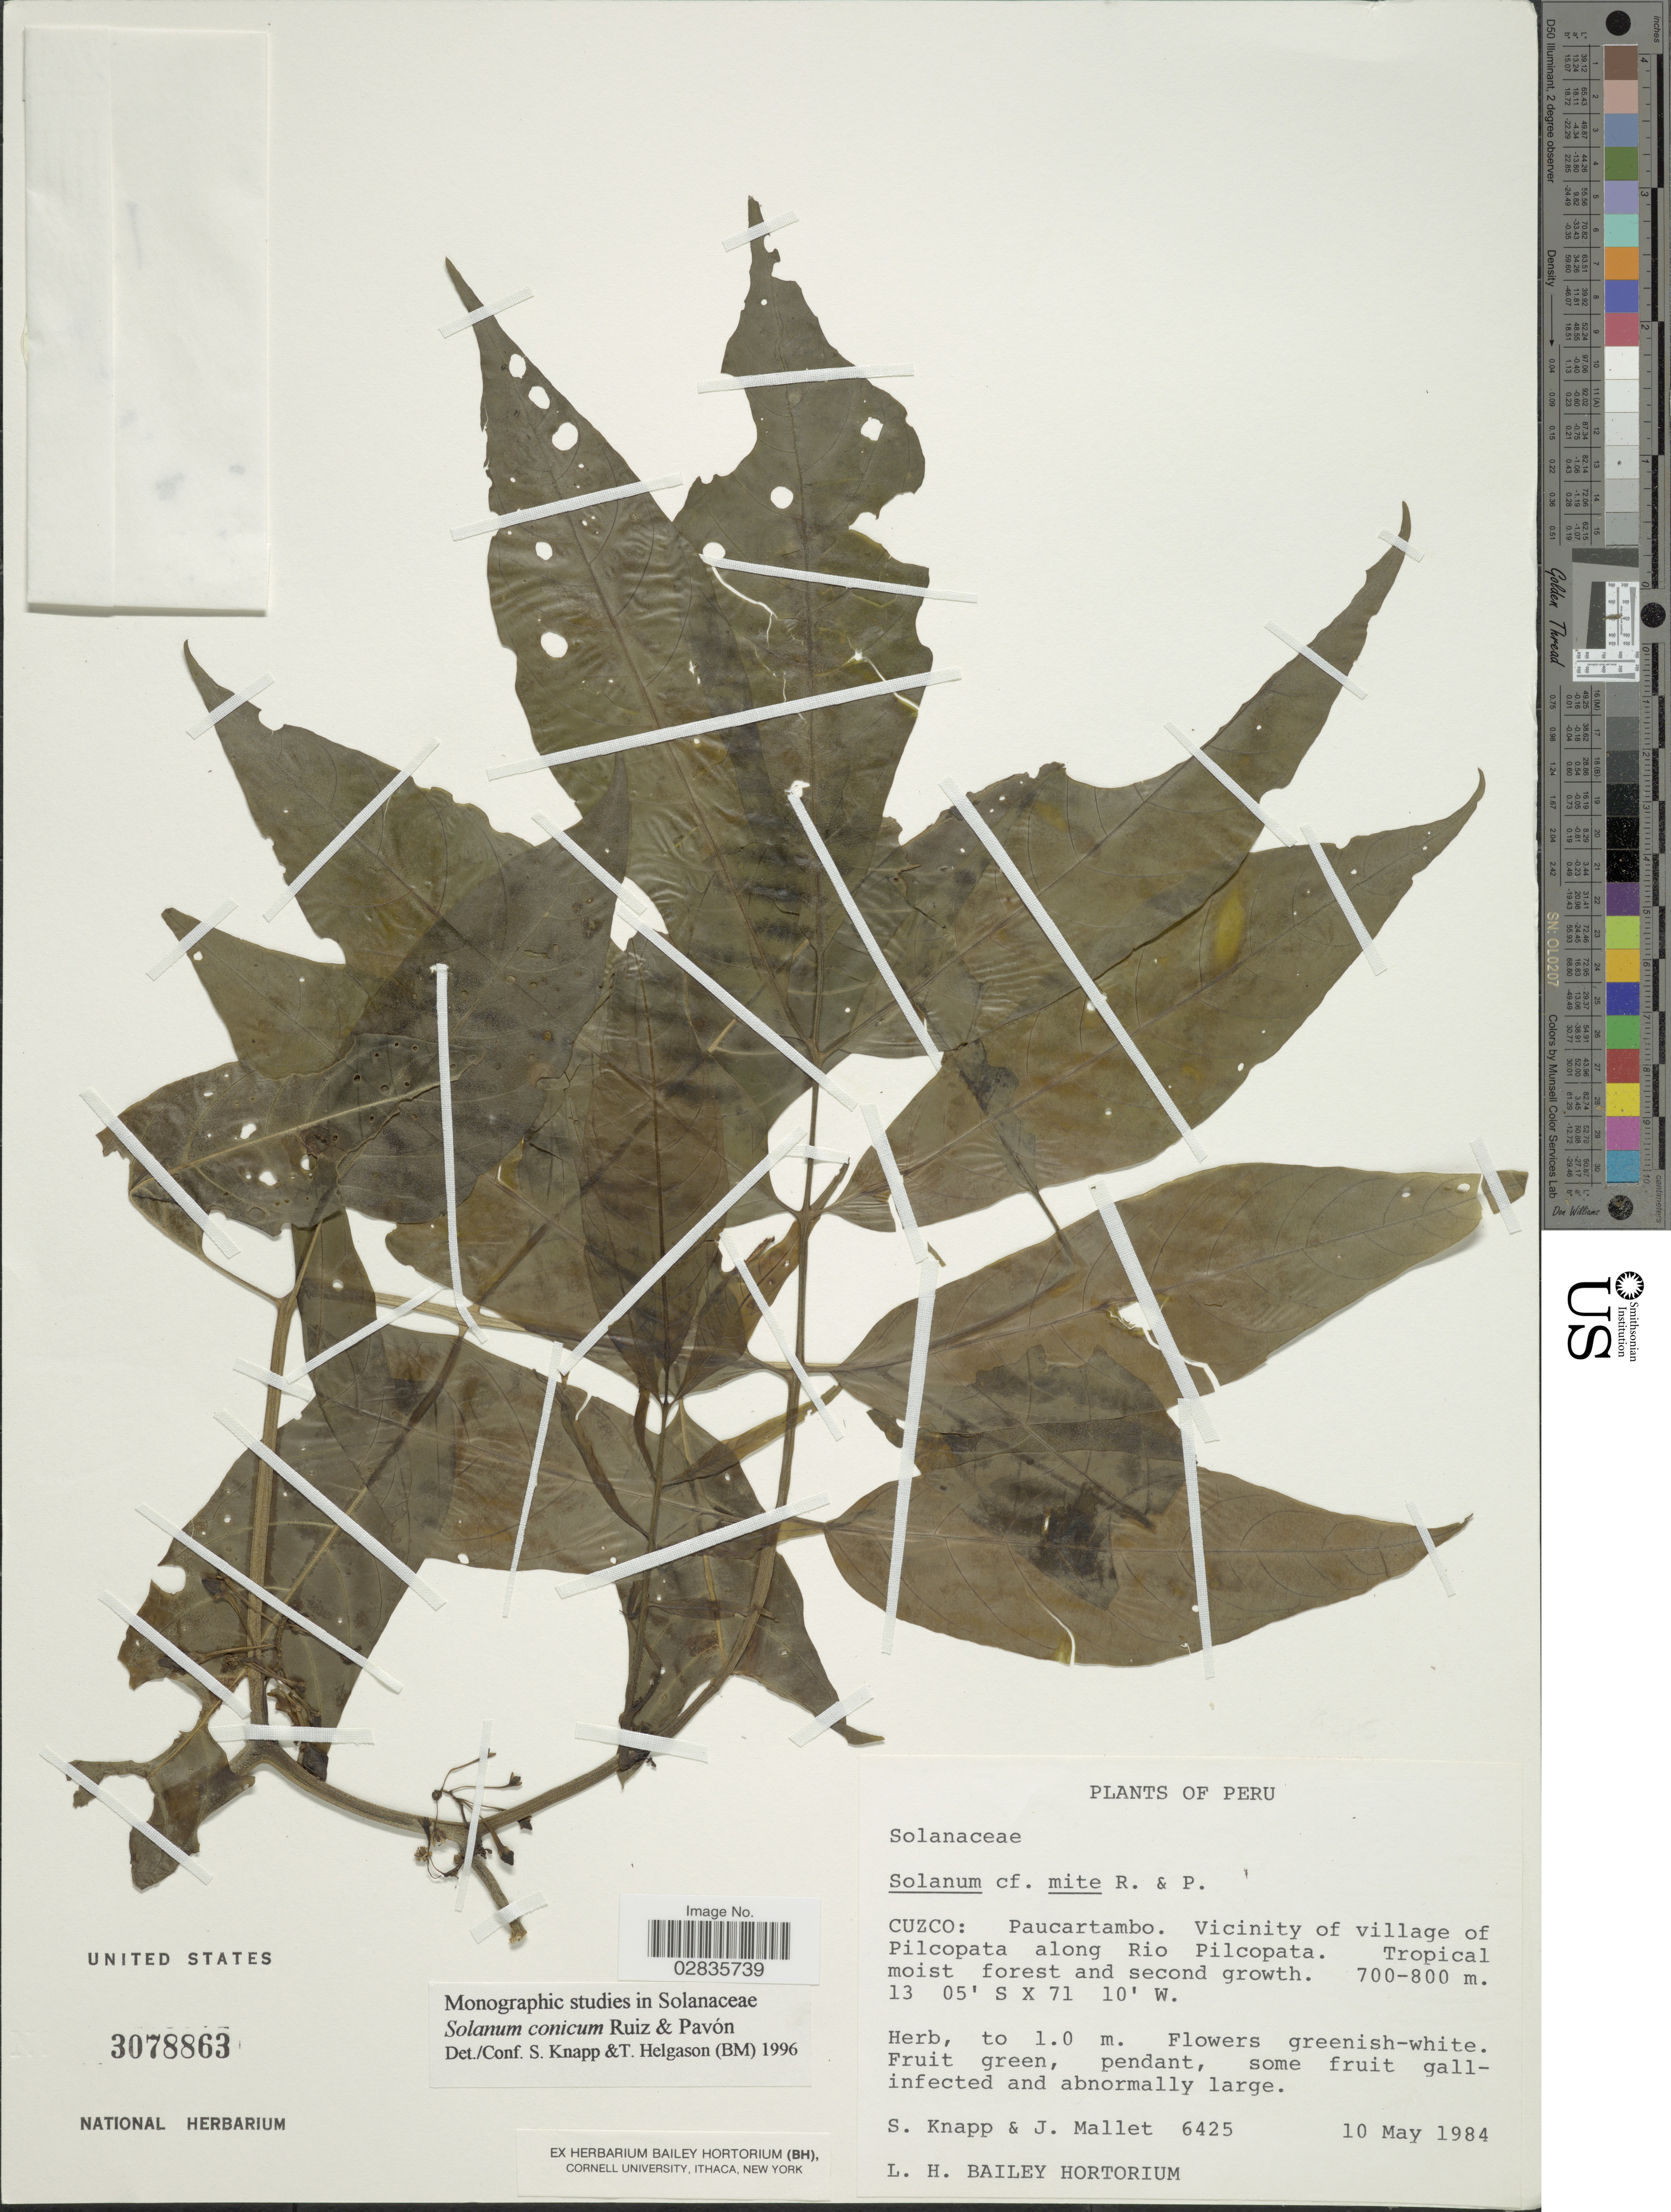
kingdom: Plantae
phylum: Tracheophyta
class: Magnoliopsida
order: Solanales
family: Solanaceae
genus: Solanum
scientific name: Solanum conicum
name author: Ruiz & Pav.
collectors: S. Knapp & J. Mallet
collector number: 6425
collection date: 1984-05-10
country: Peru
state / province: Cusco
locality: Paucartambo. Vicinity of village of Pilcopata along Rio Pilcopata.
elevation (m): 700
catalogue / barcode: US 3078863